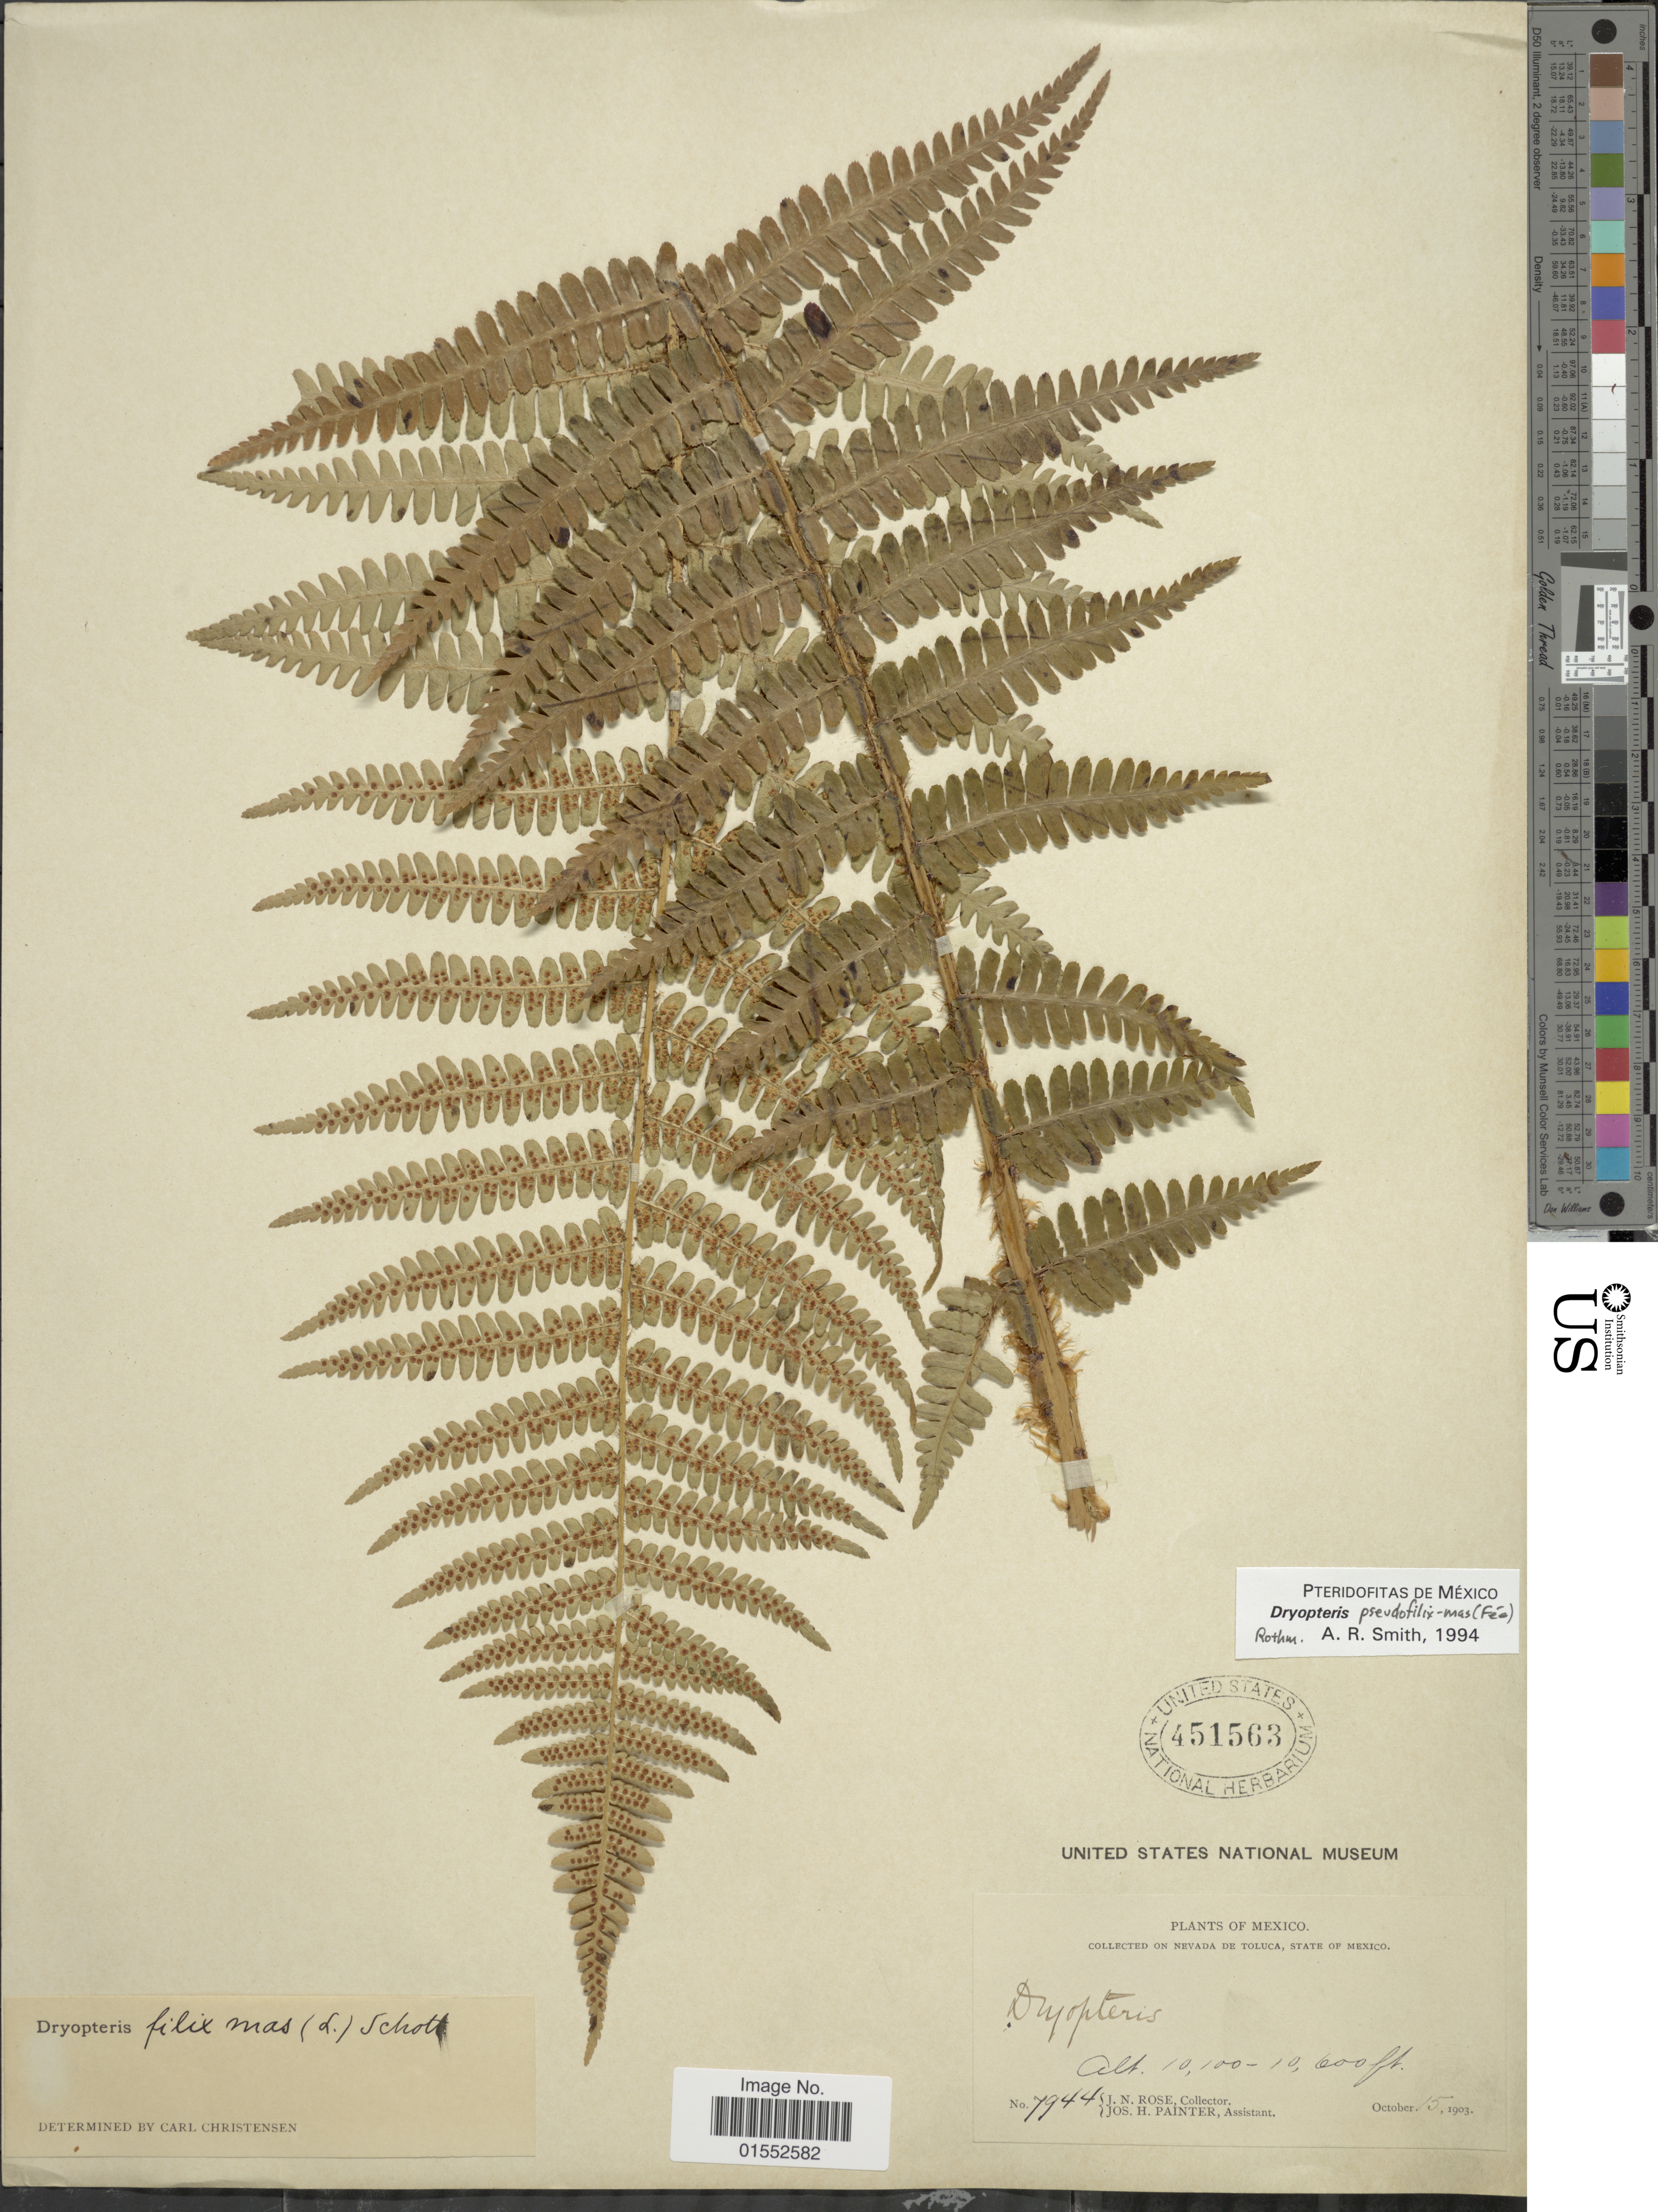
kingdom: Plantae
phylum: Tracheophyta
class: Polypodiopsida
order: Polypodiales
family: Dryopteridaceae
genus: Dryopteris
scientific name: Dryopteris pseudofilix-mas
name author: (Fée) Rothm.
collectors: J. N. Rose & J. H. Painter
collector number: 7944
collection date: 1903-10-15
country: Mexico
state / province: México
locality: Nevada de Toluca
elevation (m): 3078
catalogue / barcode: US 451563